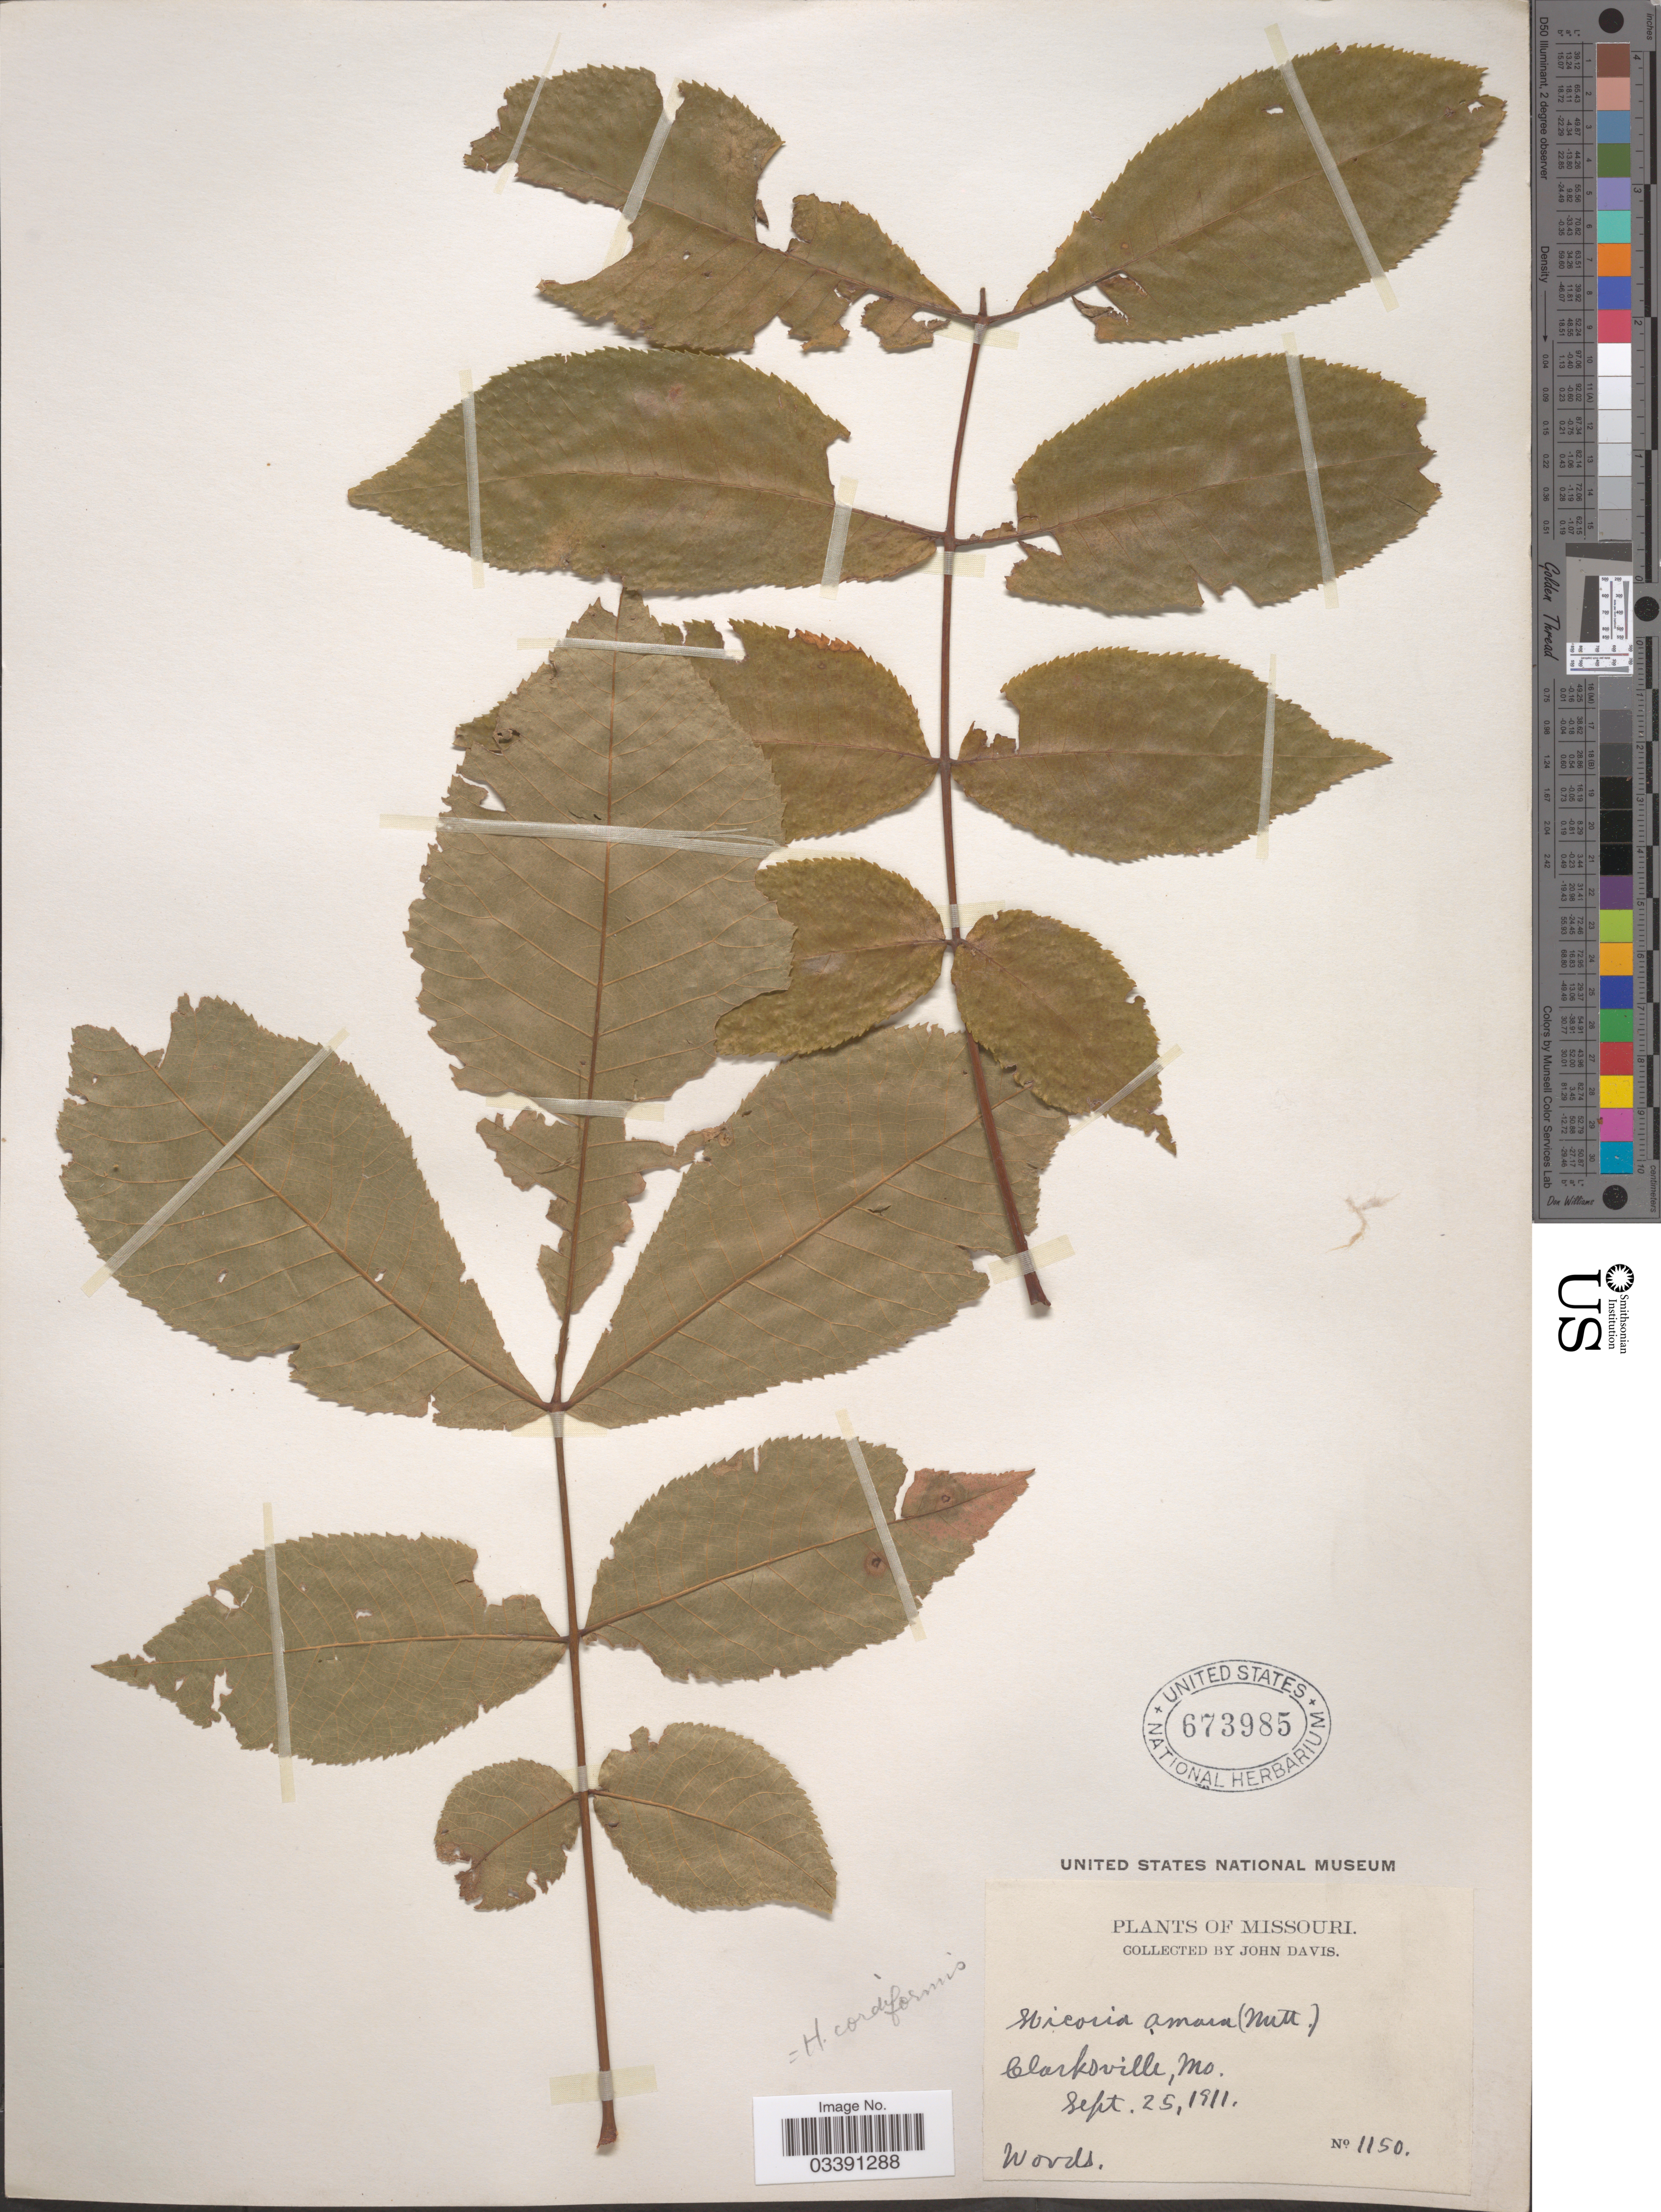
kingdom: Plantae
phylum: Tracheophyta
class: Magnoliopsida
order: Fagales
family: Juglandaceae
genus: Carya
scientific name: Carya cordiformis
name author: (Wangenh.) K. Koch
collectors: J. Davis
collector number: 1150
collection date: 1911-09-25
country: United States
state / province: Missouri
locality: Clarcksville.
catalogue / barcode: US 673985